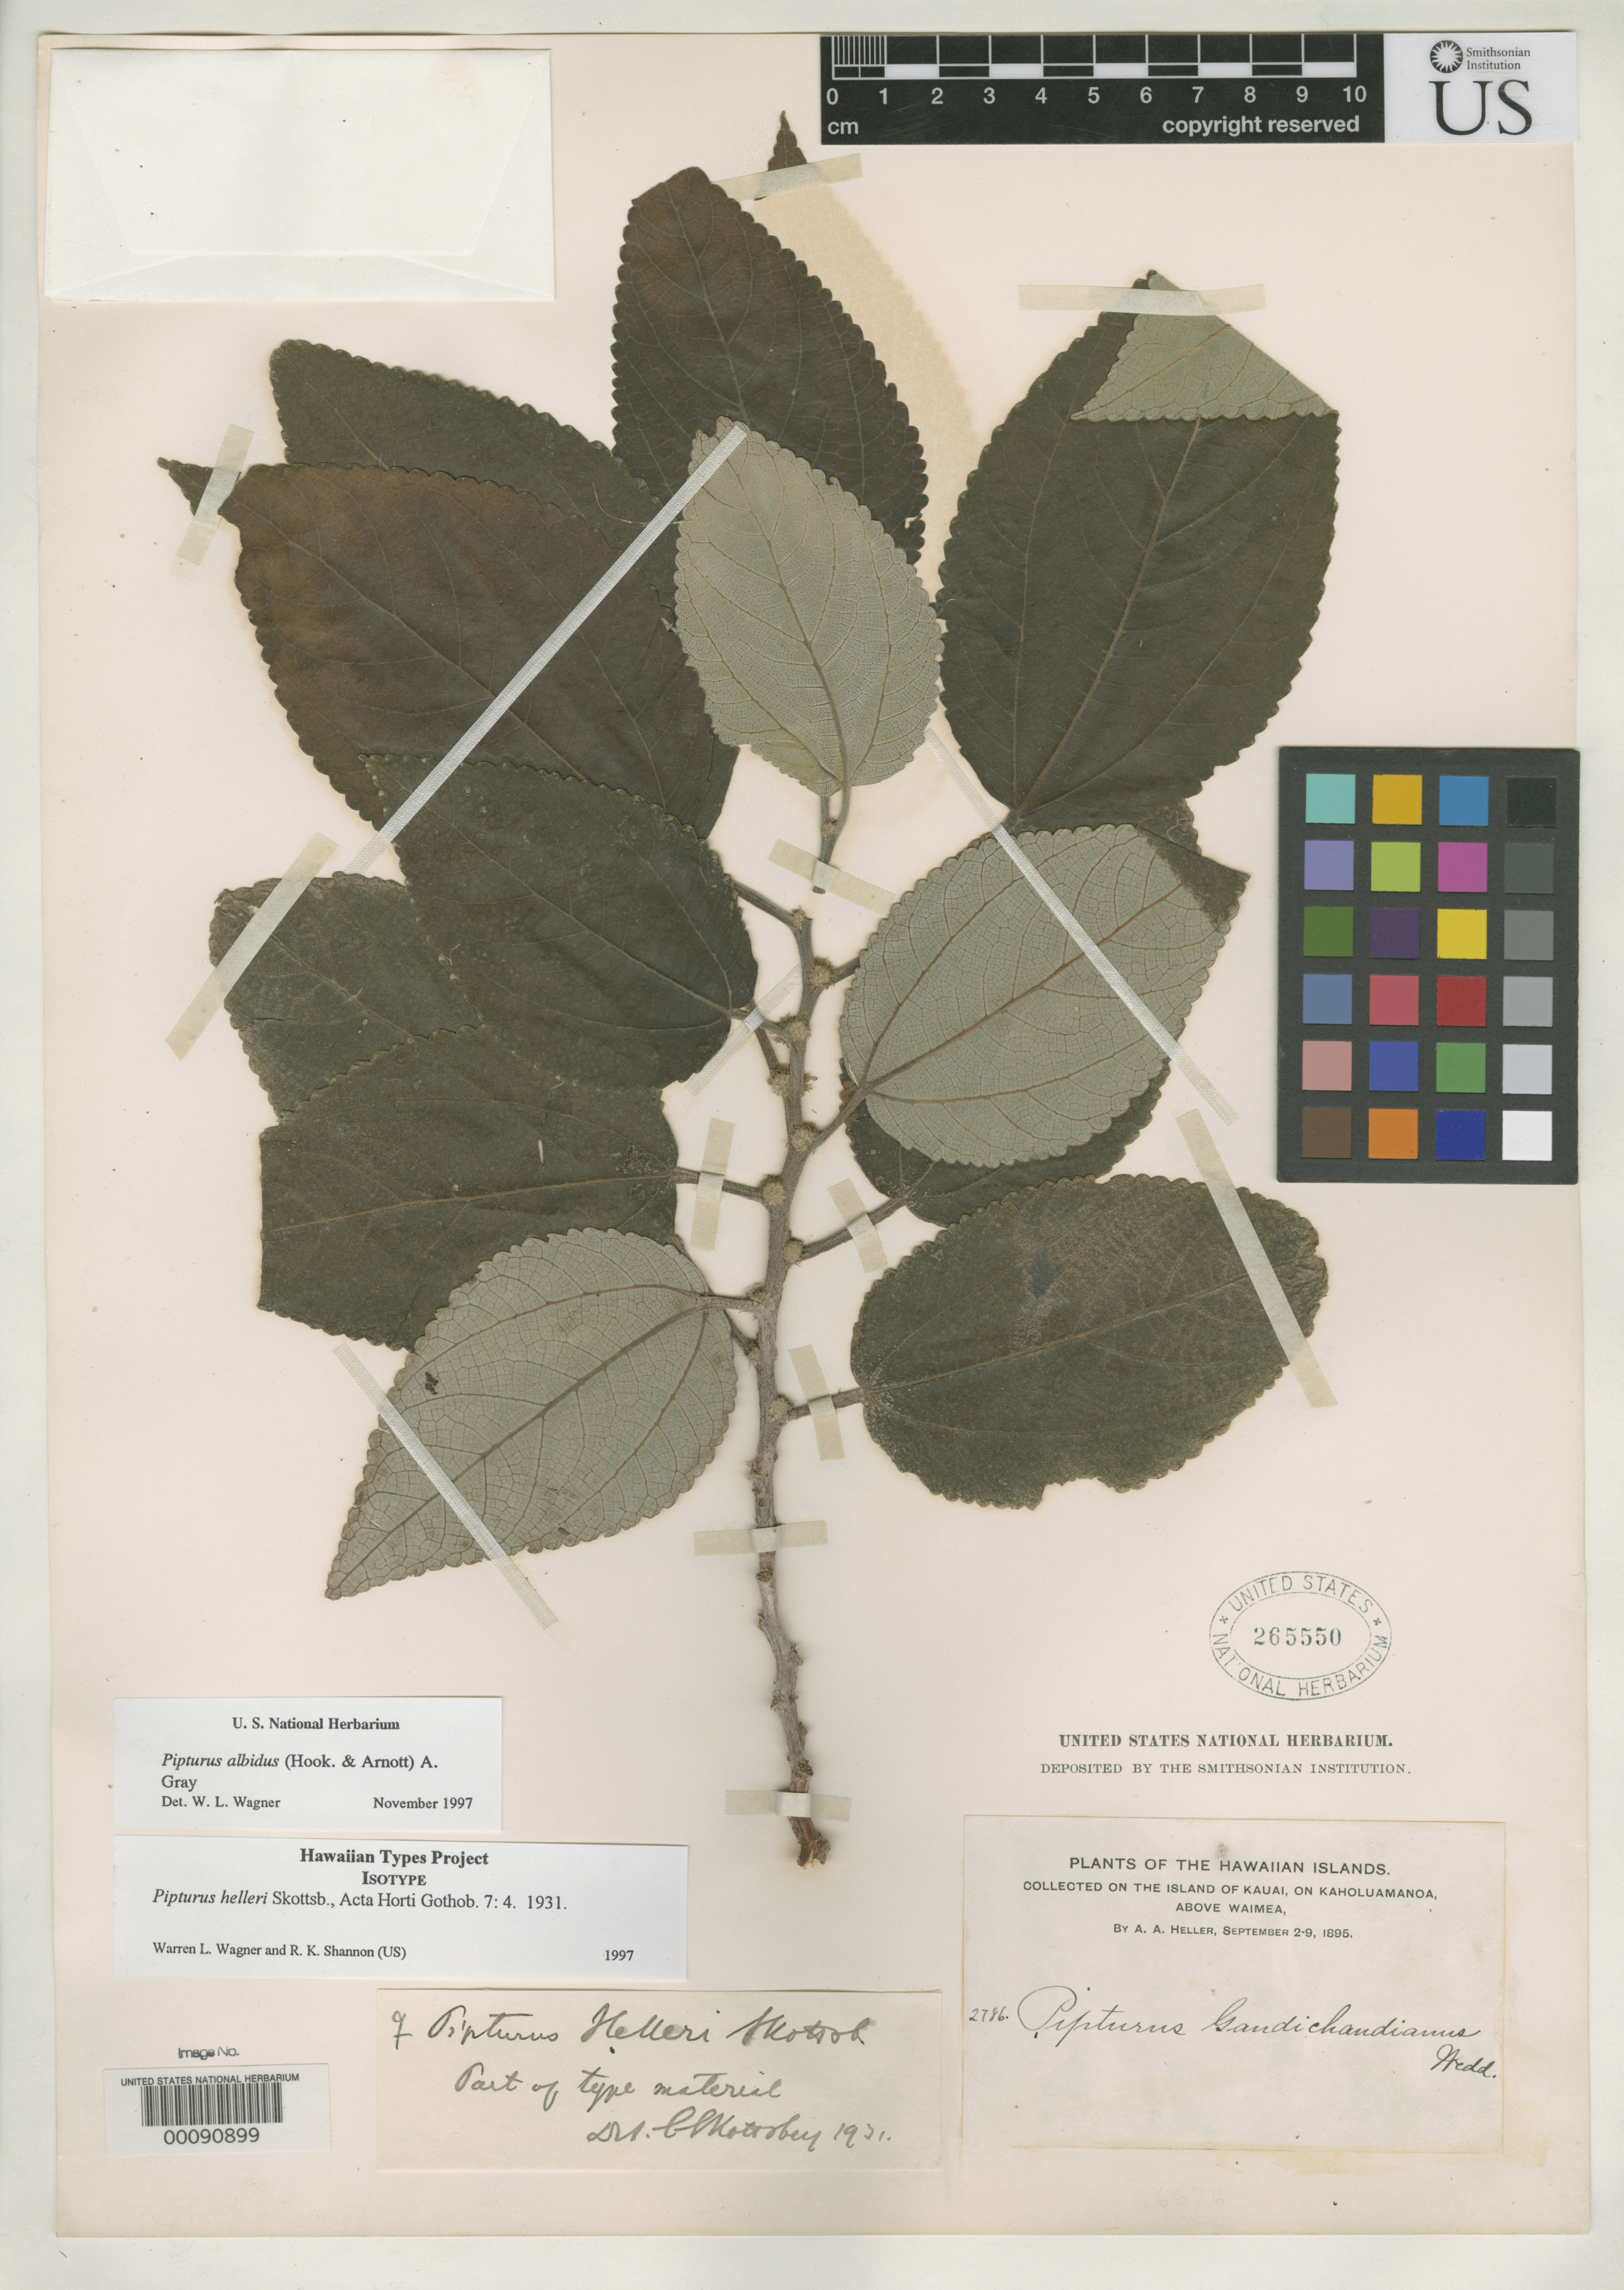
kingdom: Plantae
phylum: Tracheophyta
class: Magnoliopsida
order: Rosales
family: Urticaceae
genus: Pipturus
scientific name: Pipturus helleri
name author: Skottsb.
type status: Isotype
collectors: A. A. Heller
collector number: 2786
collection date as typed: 02 Sep 1895 to 09 Sep 1895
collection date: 1895-09-02/1895-09-09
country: United States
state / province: Hawaii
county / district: Kauai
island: Kaua'i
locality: On Kaholuamrnoa, above Waimea.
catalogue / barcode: US 265550